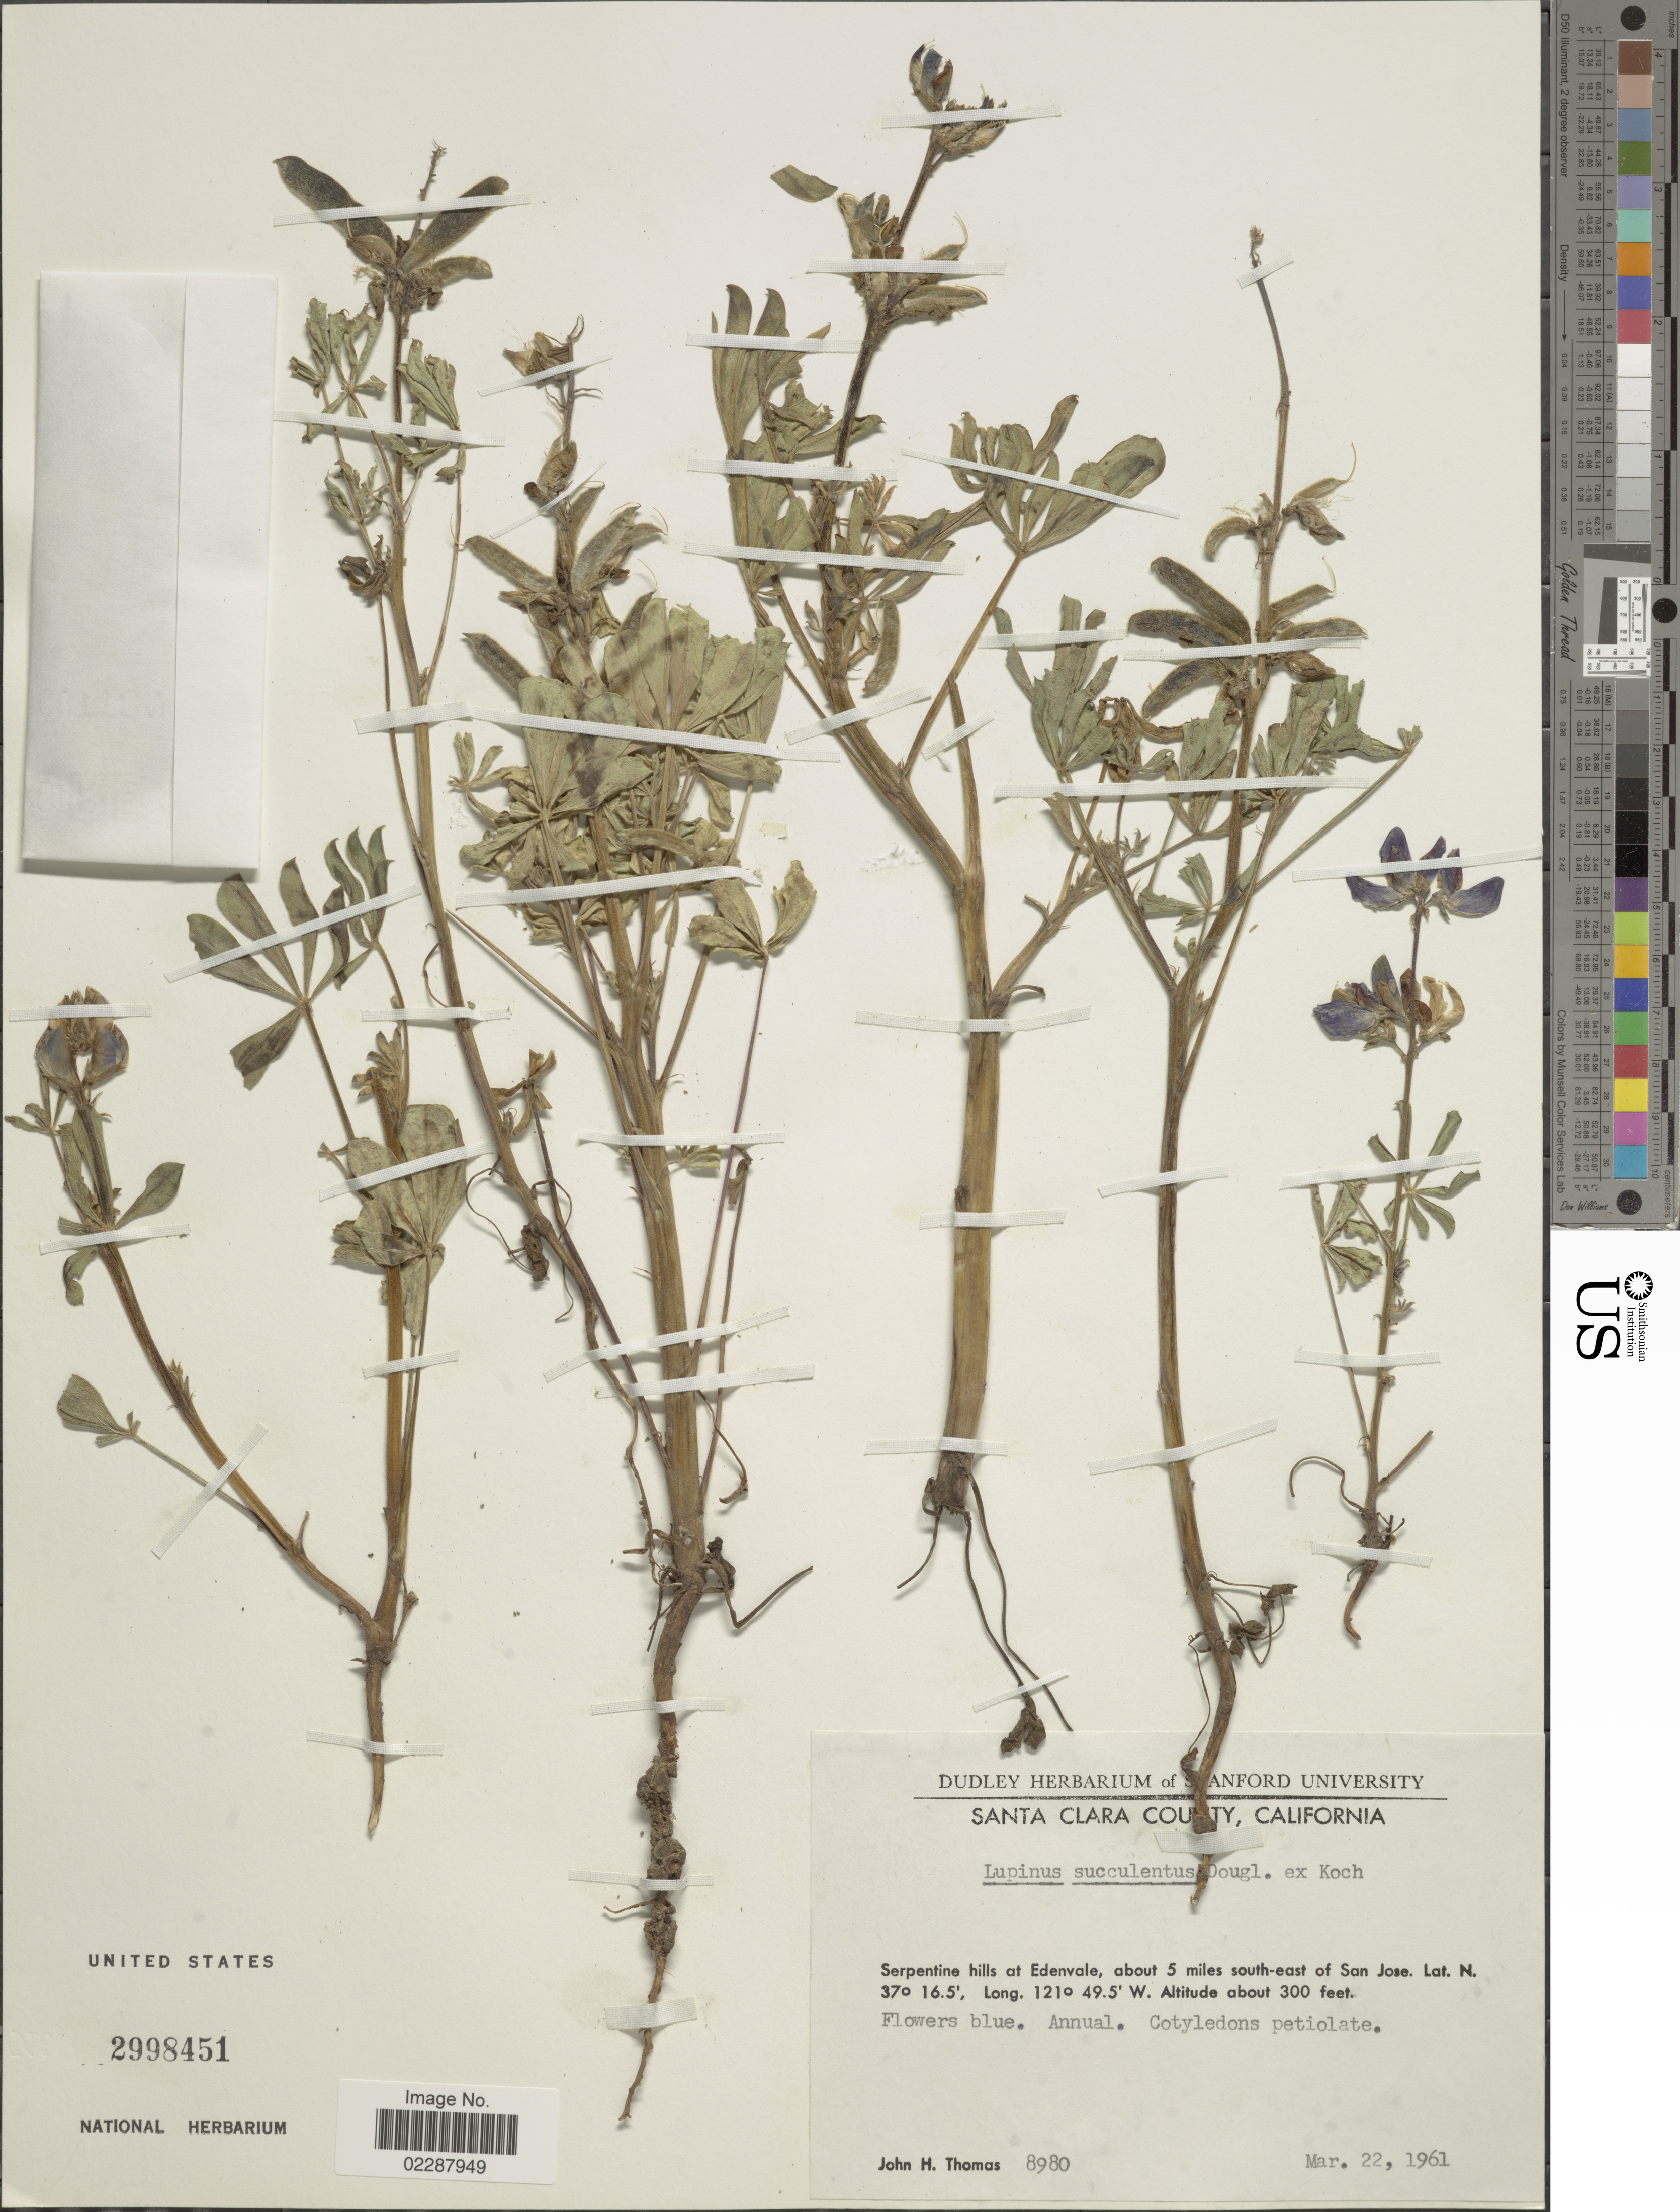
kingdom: Plantae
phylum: Tracheophyta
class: Magnoliopsida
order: Fabales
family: Fabaceae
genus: Lupinus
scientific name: Lupinus succulentus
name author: Douglas ex K. Koch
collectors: J. H. Thomas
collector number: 8980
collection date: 1961-03-22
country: United States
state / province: California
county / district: Santa Clara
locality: Santa Clara County, Serpentille hills at Edenvale, about 5 miles south east of San Jose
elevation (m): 91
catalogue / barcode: US 2998451